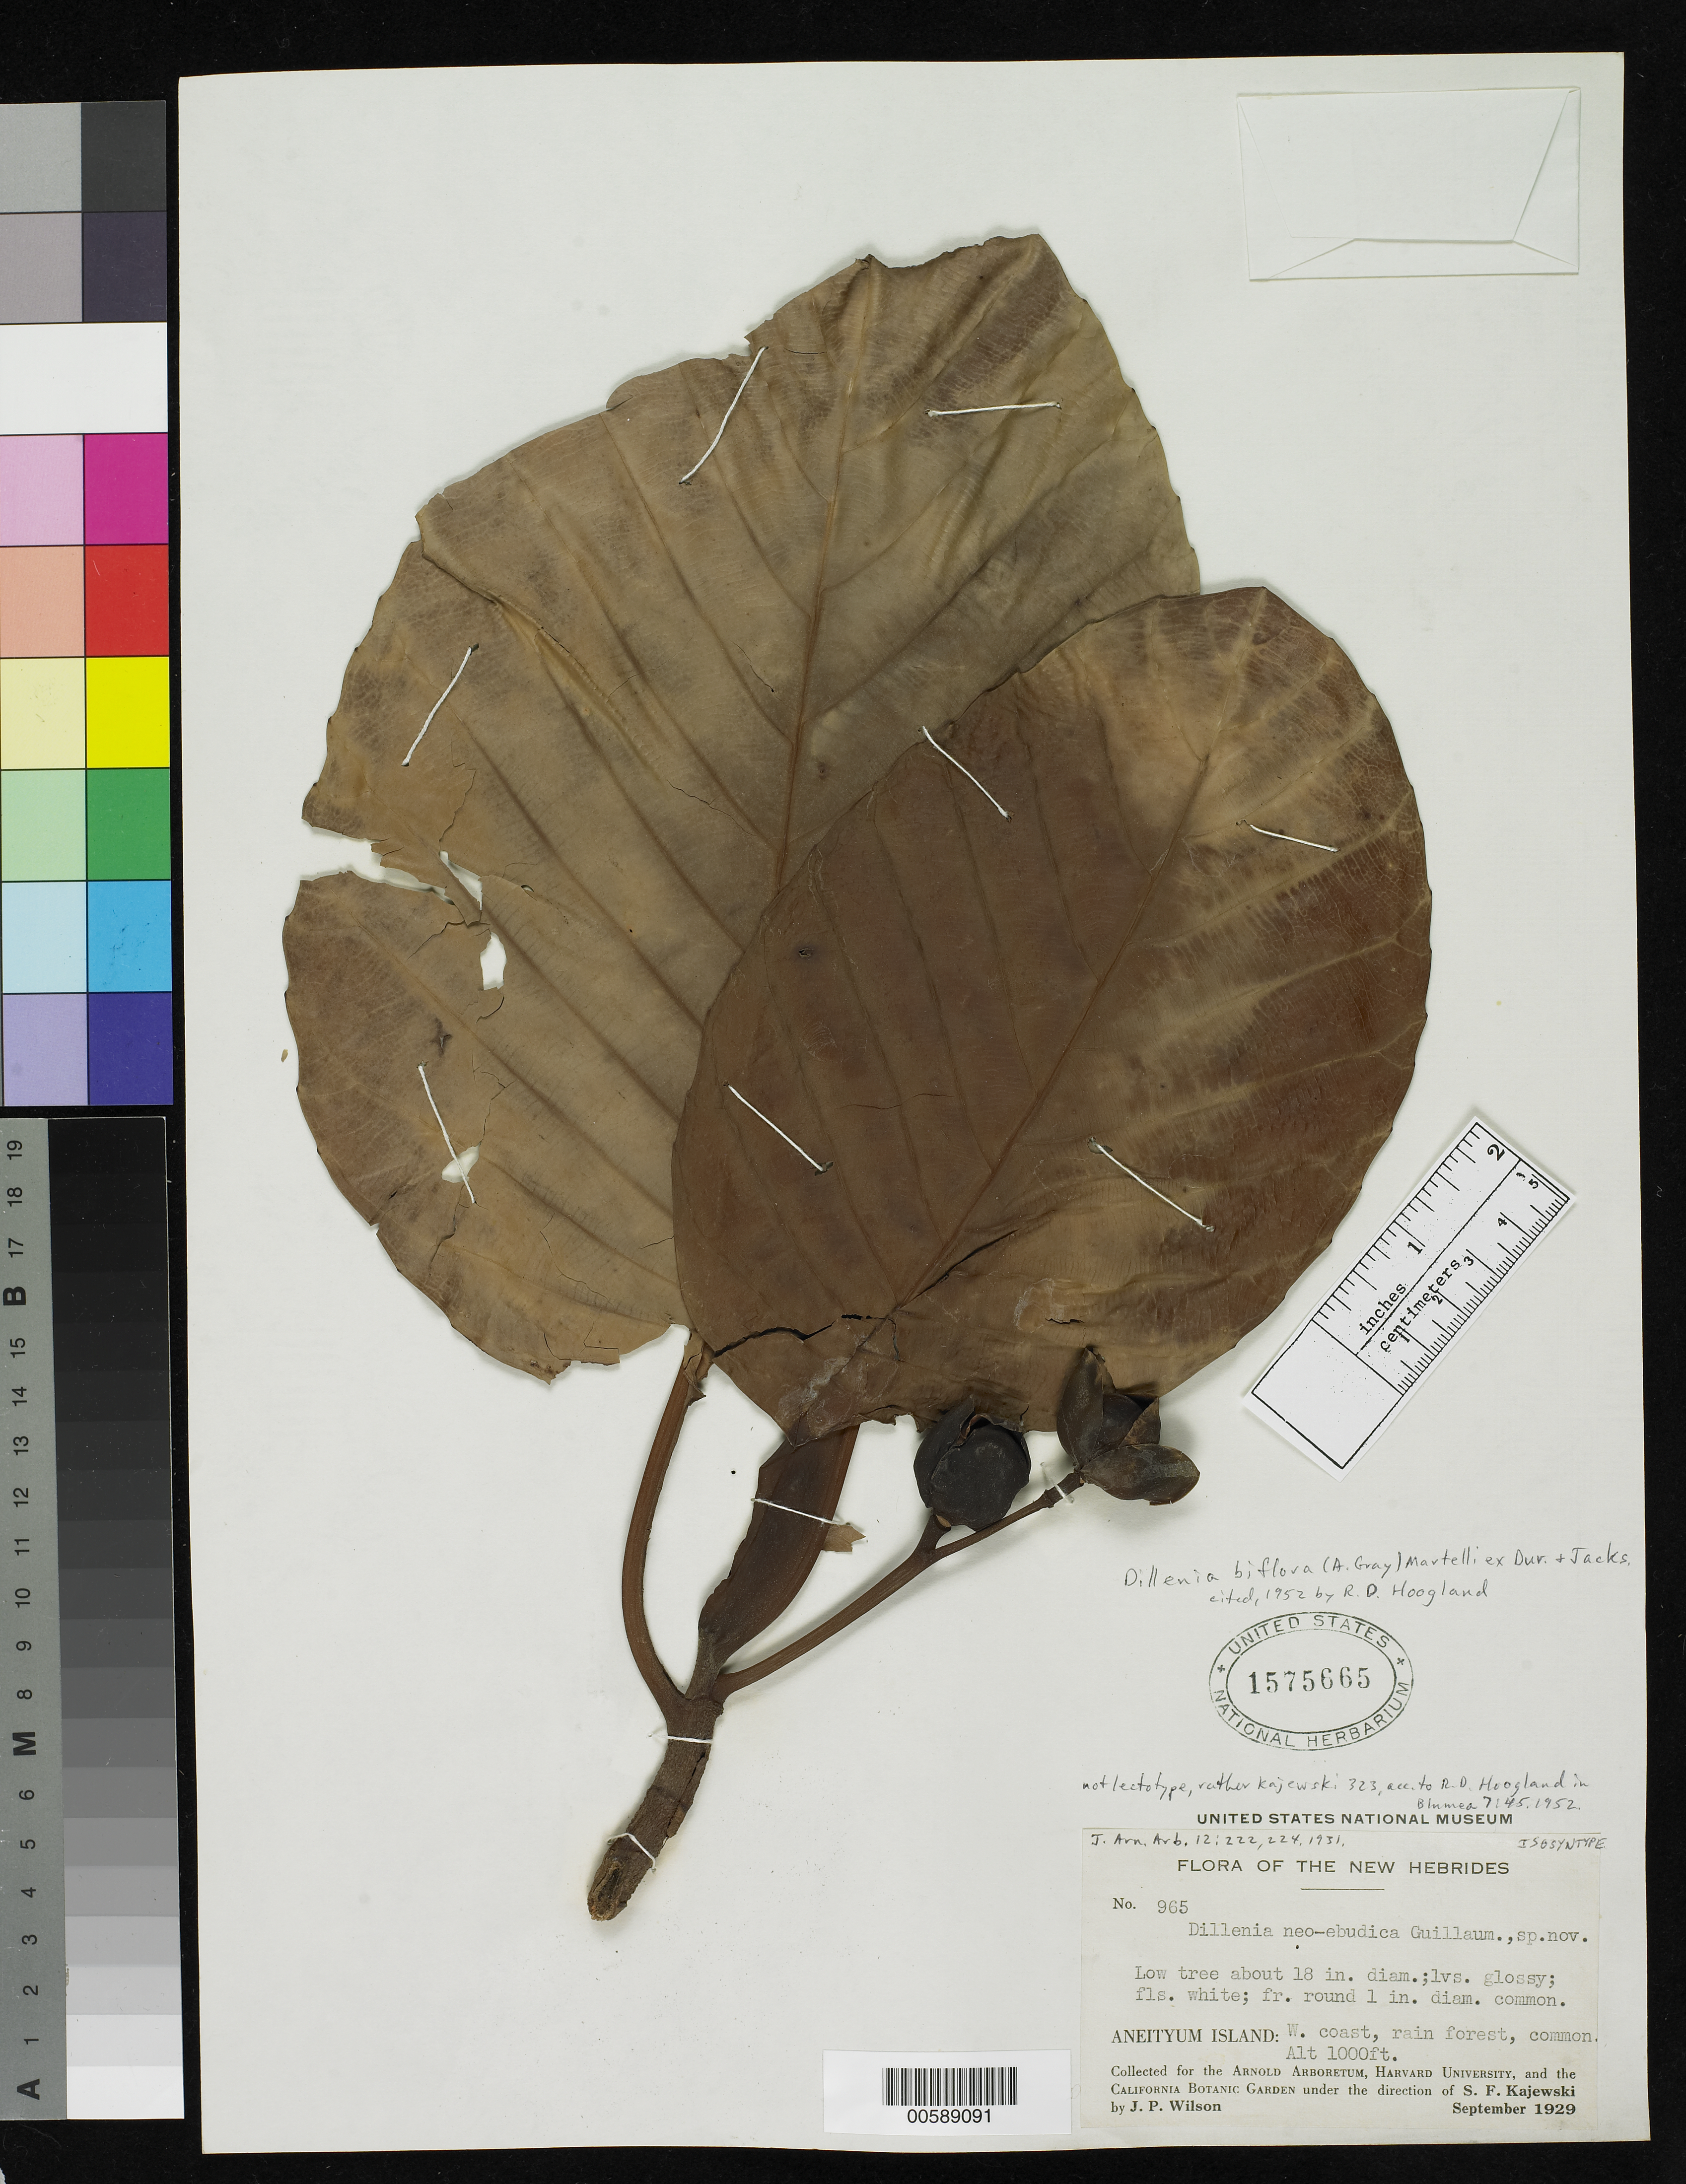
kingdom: Plantae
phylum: Tracheophyta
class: Magnoliopsida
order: Dilleniales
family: Dilleniaceae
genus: Dillenia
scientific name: Dillenia neo-ebudica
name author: Guillaumin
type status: Isosyntype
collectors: J. P. Wilson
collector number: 965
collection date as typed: Sep 1929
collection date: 1929-09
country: Vanuatu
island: Anatom [Aneityum]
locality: W coast.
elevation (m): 305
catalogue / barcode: US 1575665